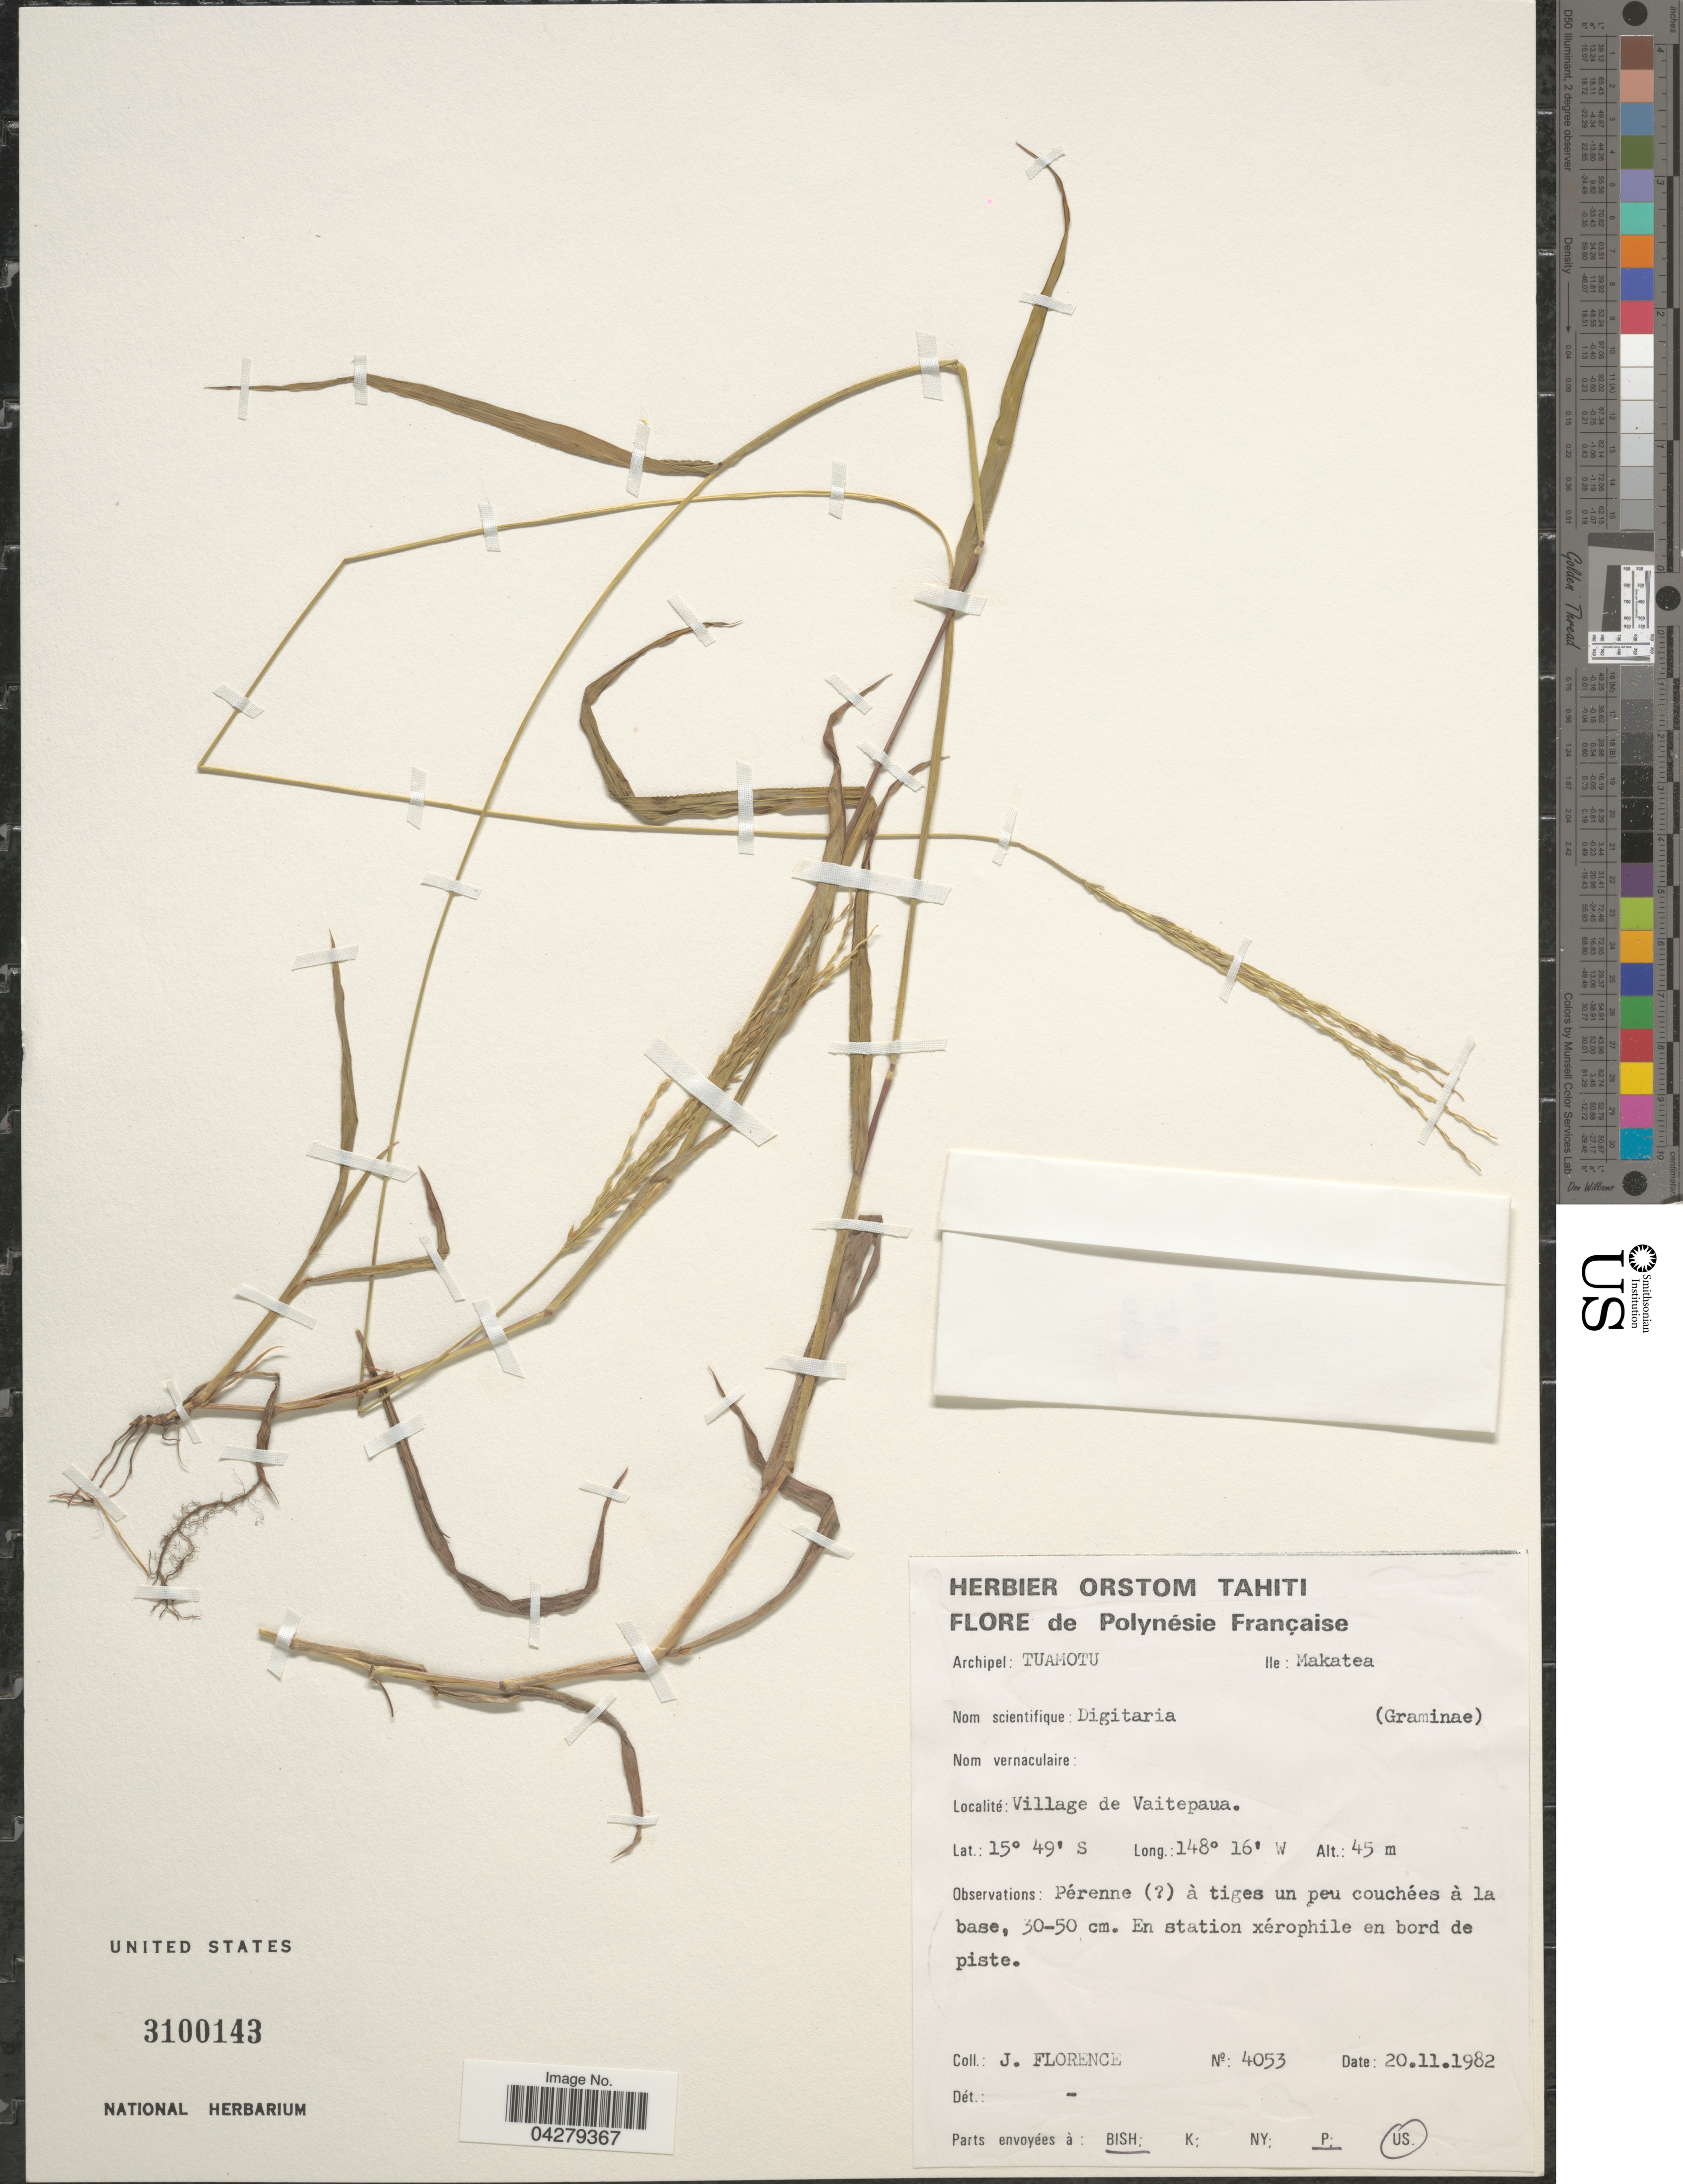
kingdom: Plantae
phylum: Tracheophyta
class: Liliopsida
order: Poales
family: Poaceae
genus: Digitaria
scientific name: Digitaria sp.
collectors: J. Florence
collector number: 4053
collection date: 1982-11-20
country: French Polynesia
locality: Polynésie Française. Archipel: Tuamotu. Ile: Makatea. Village de Vaitepaua.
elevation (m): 45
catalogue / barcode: US 3100143